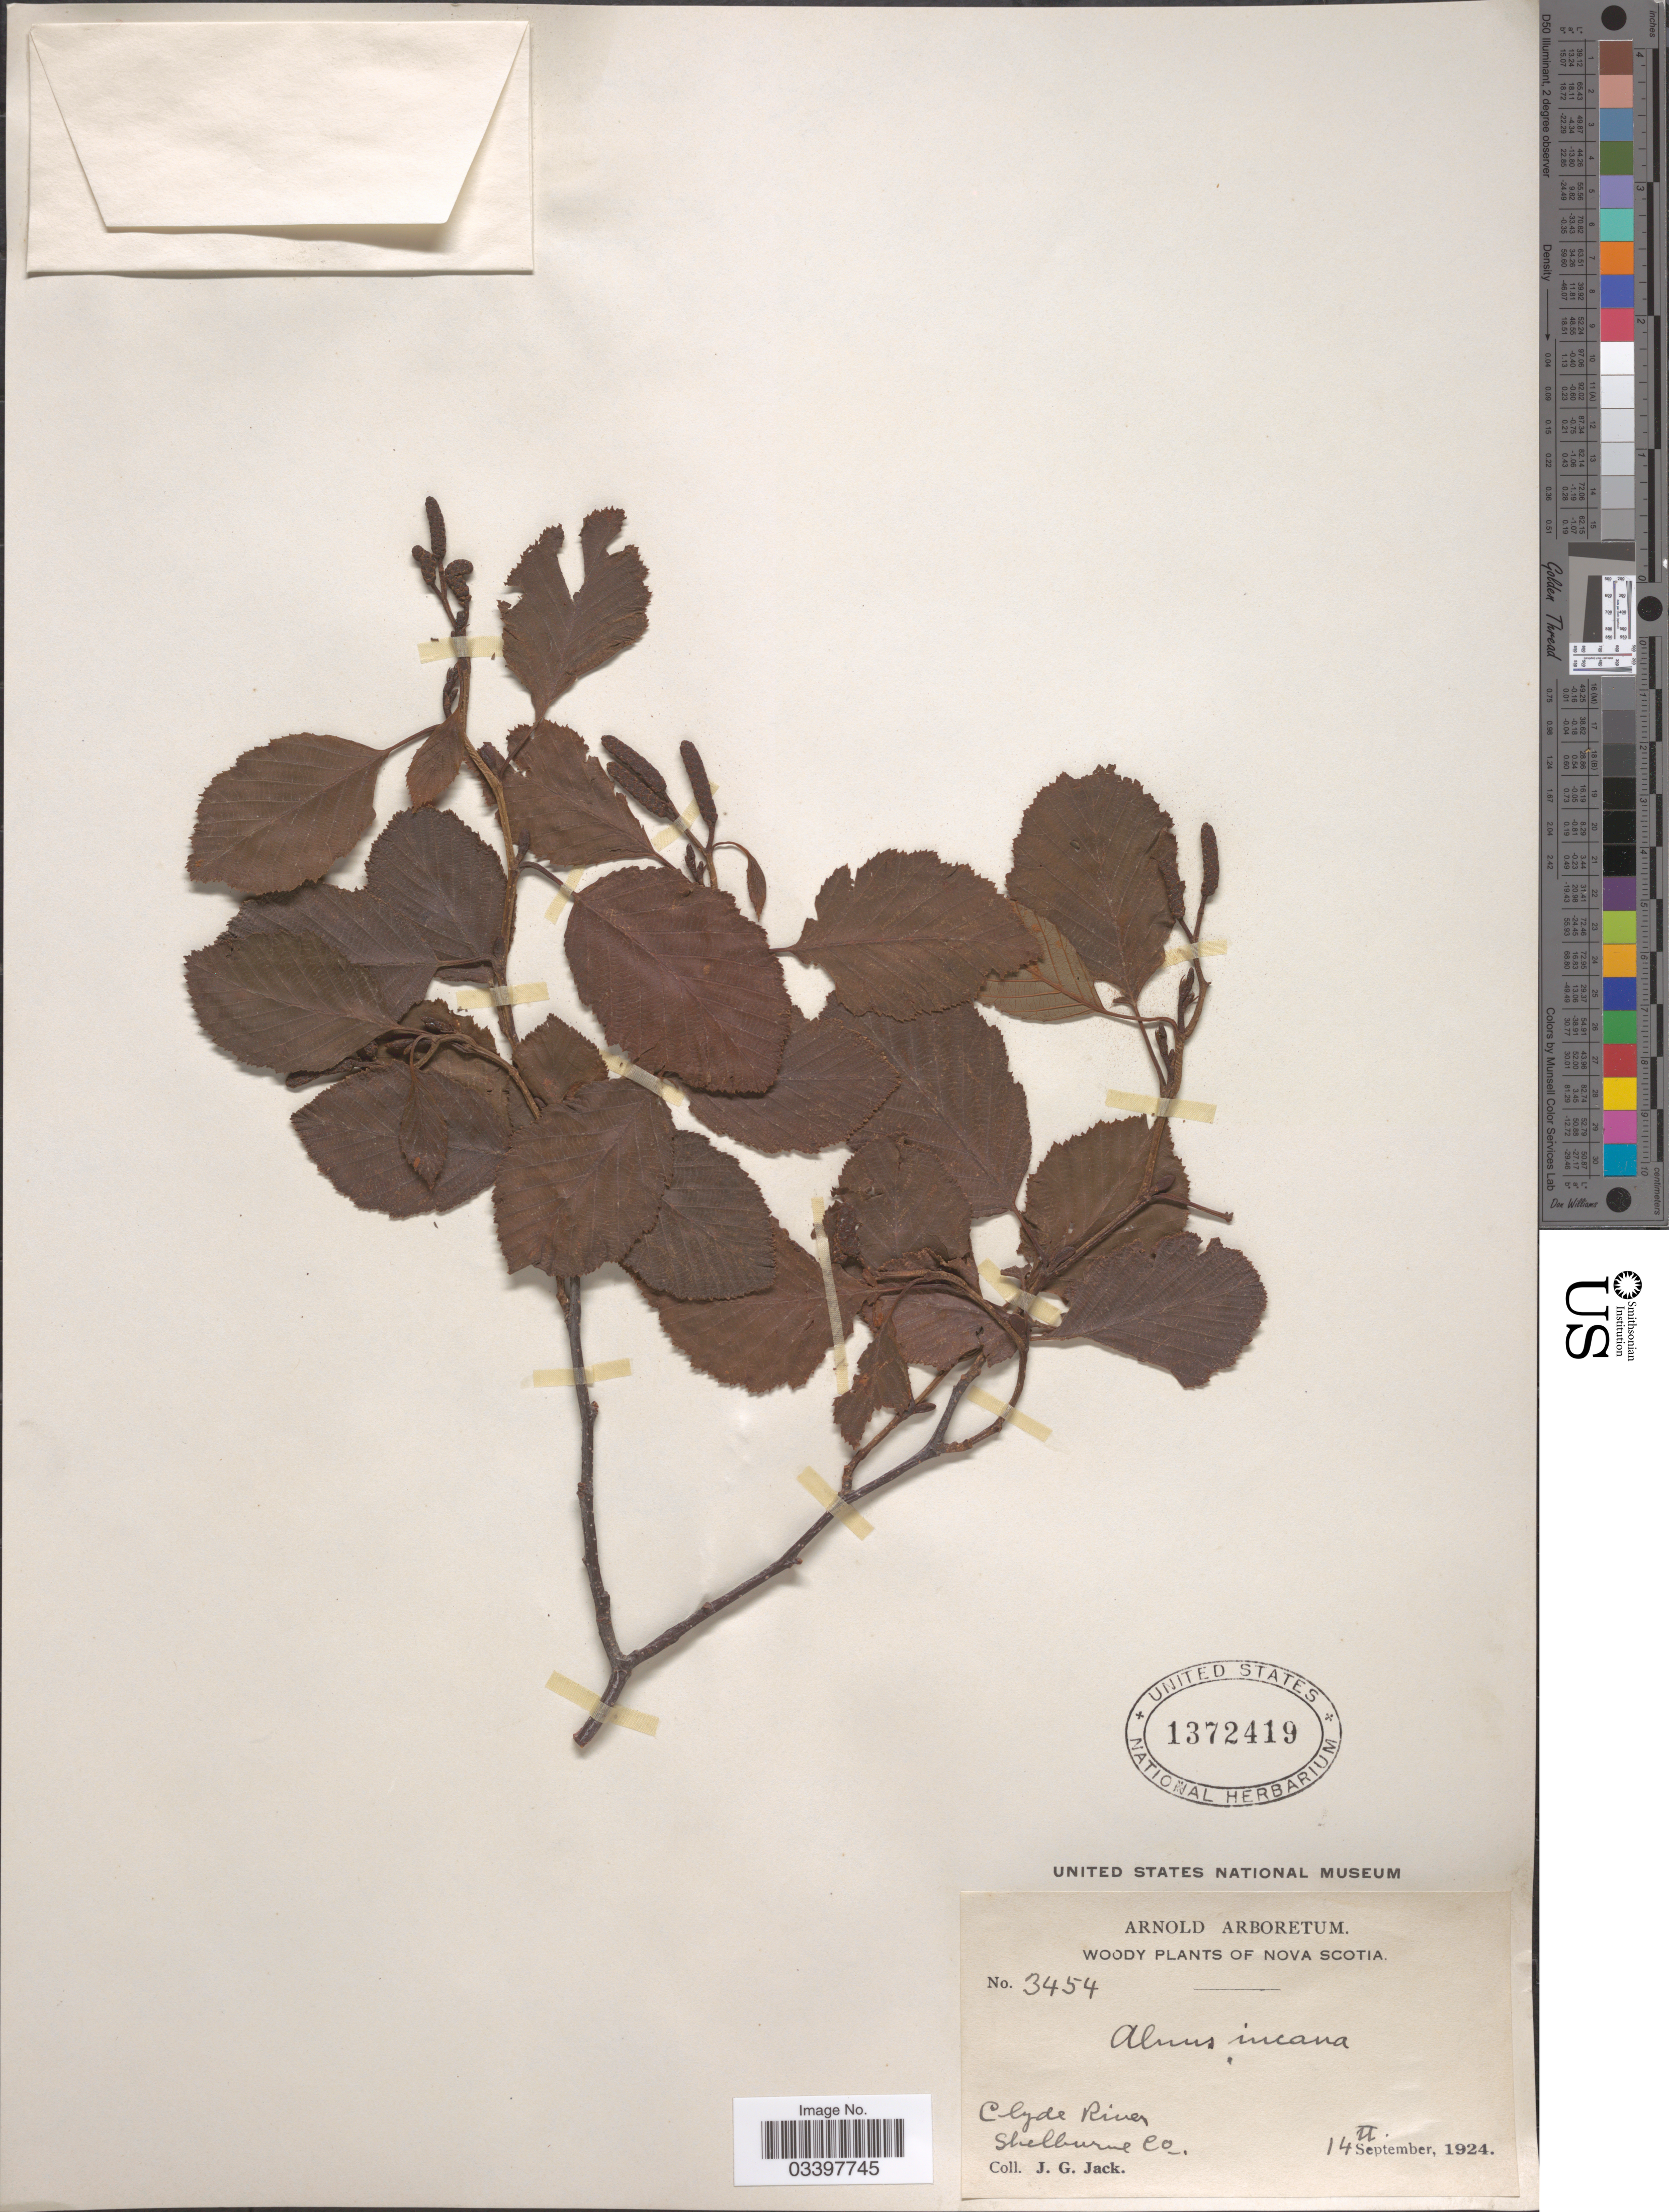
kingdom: Plantae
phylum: Tracheophyta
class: Magnoliopsida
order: Fagales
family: Betulaceae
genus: Alnus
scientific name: Alnus incana subsp. rugosa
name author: (Du Roi) R.T. Clausen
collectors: J. G. Jack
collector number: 3454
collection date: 1924-09-14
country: Canada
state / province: Nova Scotia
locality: Clyde River, Shelburne Co.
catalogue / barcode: US 1372419